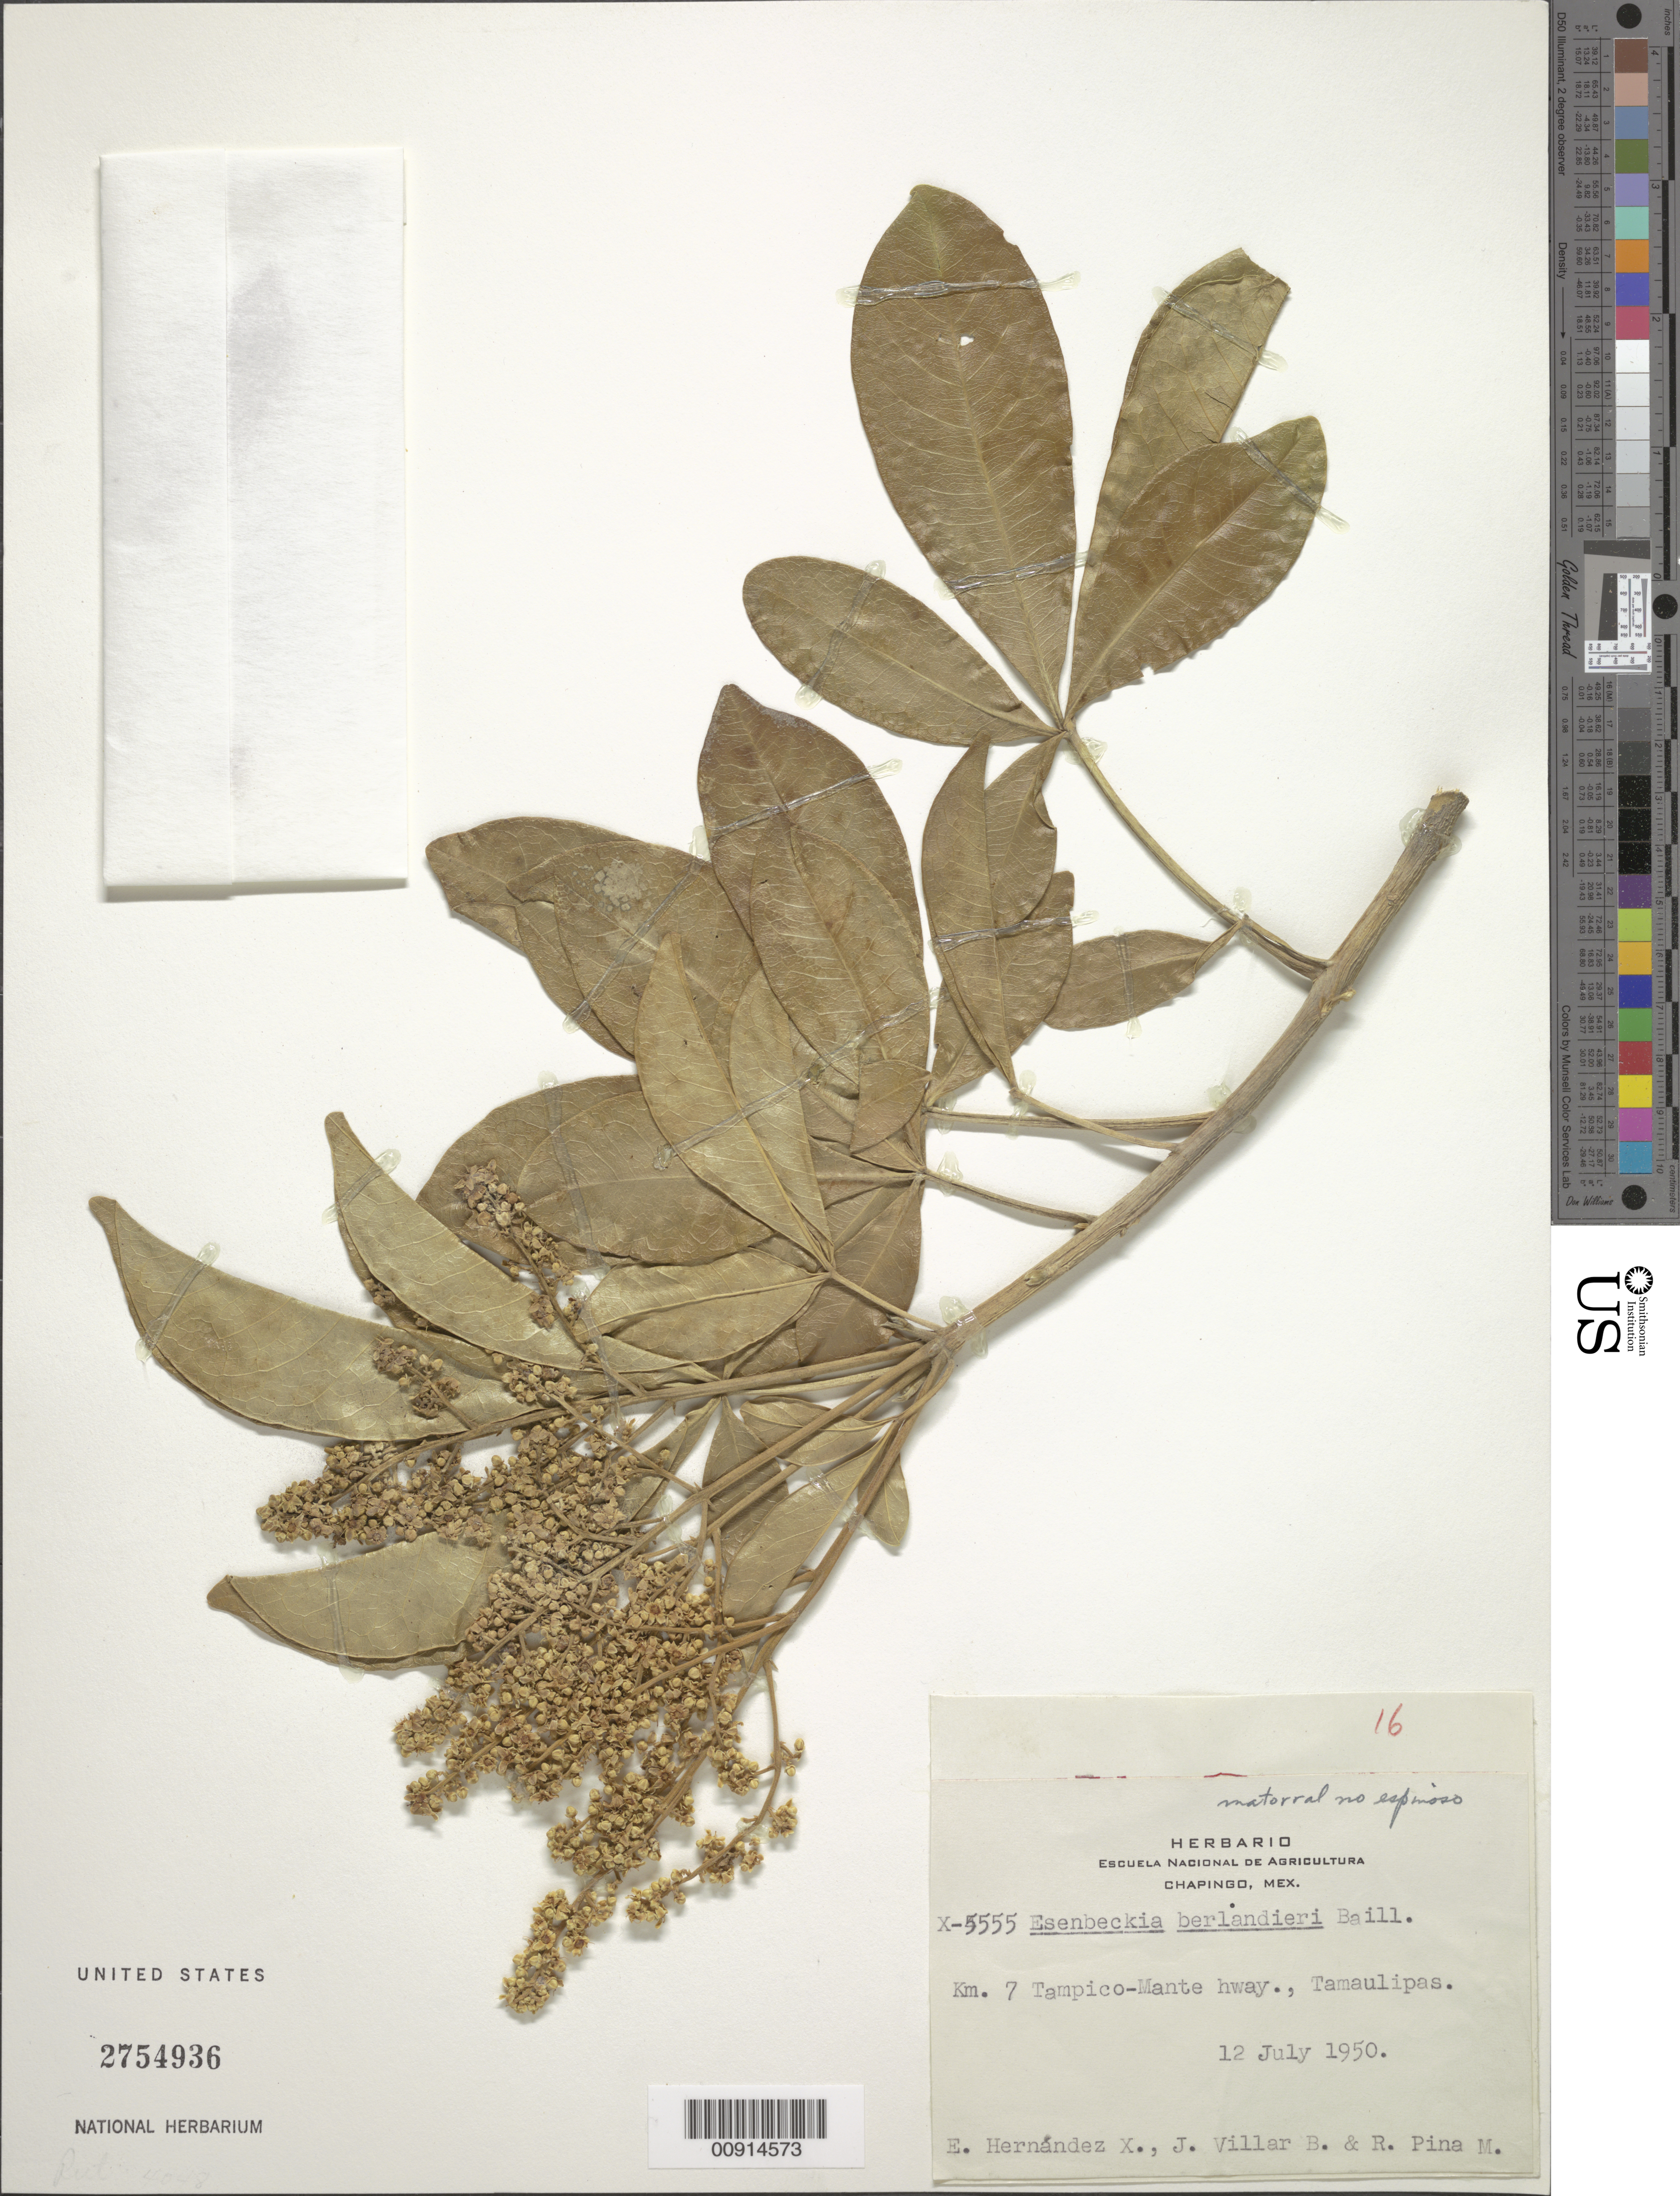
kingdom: Plantae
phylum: Tracheophyta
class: Magnoliopsida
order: Sapindales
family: Rutaceae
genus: Esenbeckia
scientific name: Esenbeckia berlandieri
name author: Baill. ex Hemsl.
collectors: E. I. Hernández-X., Villar B., J. & Pina M., R.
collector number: X-5555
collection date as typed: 12 Jul 1950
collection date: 1950-07-12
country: Mexico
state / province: Tamaulipas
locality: Km 7 Tampico - Mante Hwy., Tamaulipas.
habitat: Matorral no espinoso.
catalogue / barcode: US 2754936